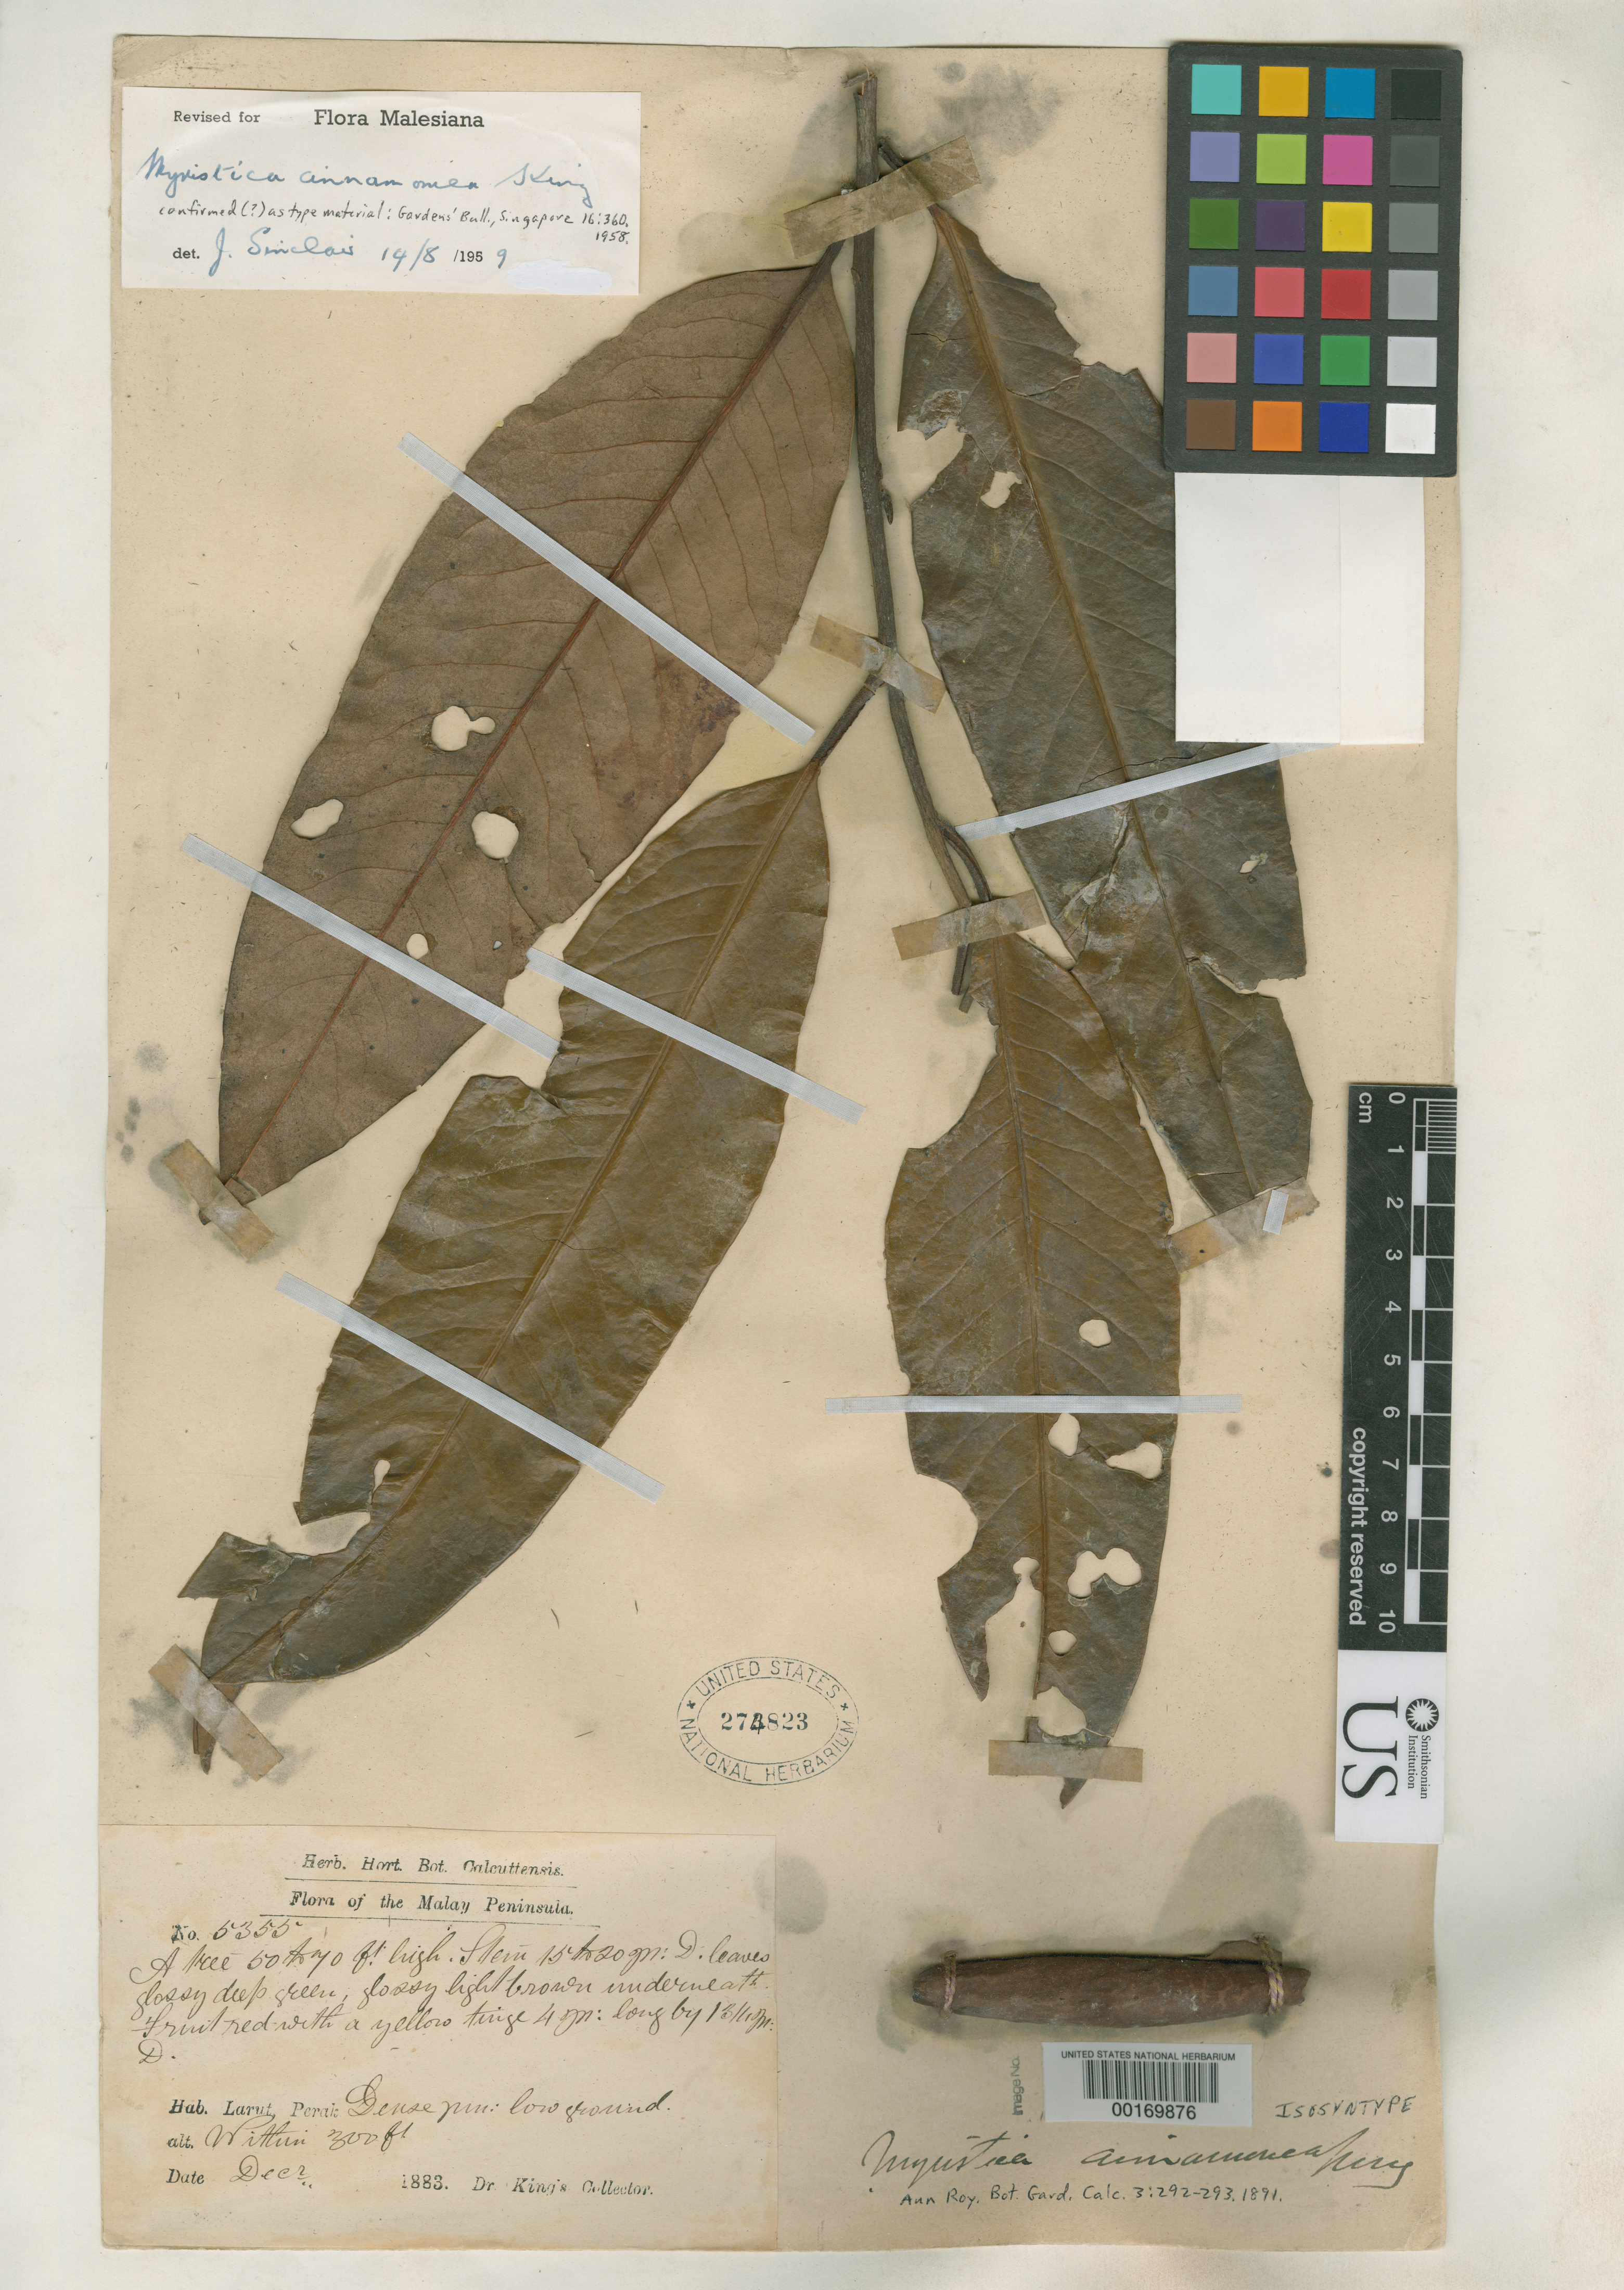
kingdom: Plantae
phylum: Tracheophyta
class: Magnoliopsida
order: Magnoliales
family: Myristicaceae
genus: Myristica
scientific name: Myristica cinnamomea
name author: King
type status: Isosyntype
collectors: Dr. King's collector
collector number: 5355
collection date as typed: Dec 1883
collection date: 1883-12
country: Malaysia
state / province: Perak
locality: Laruk. [Malay Peninsula]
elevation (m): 91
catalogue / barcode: US 274823